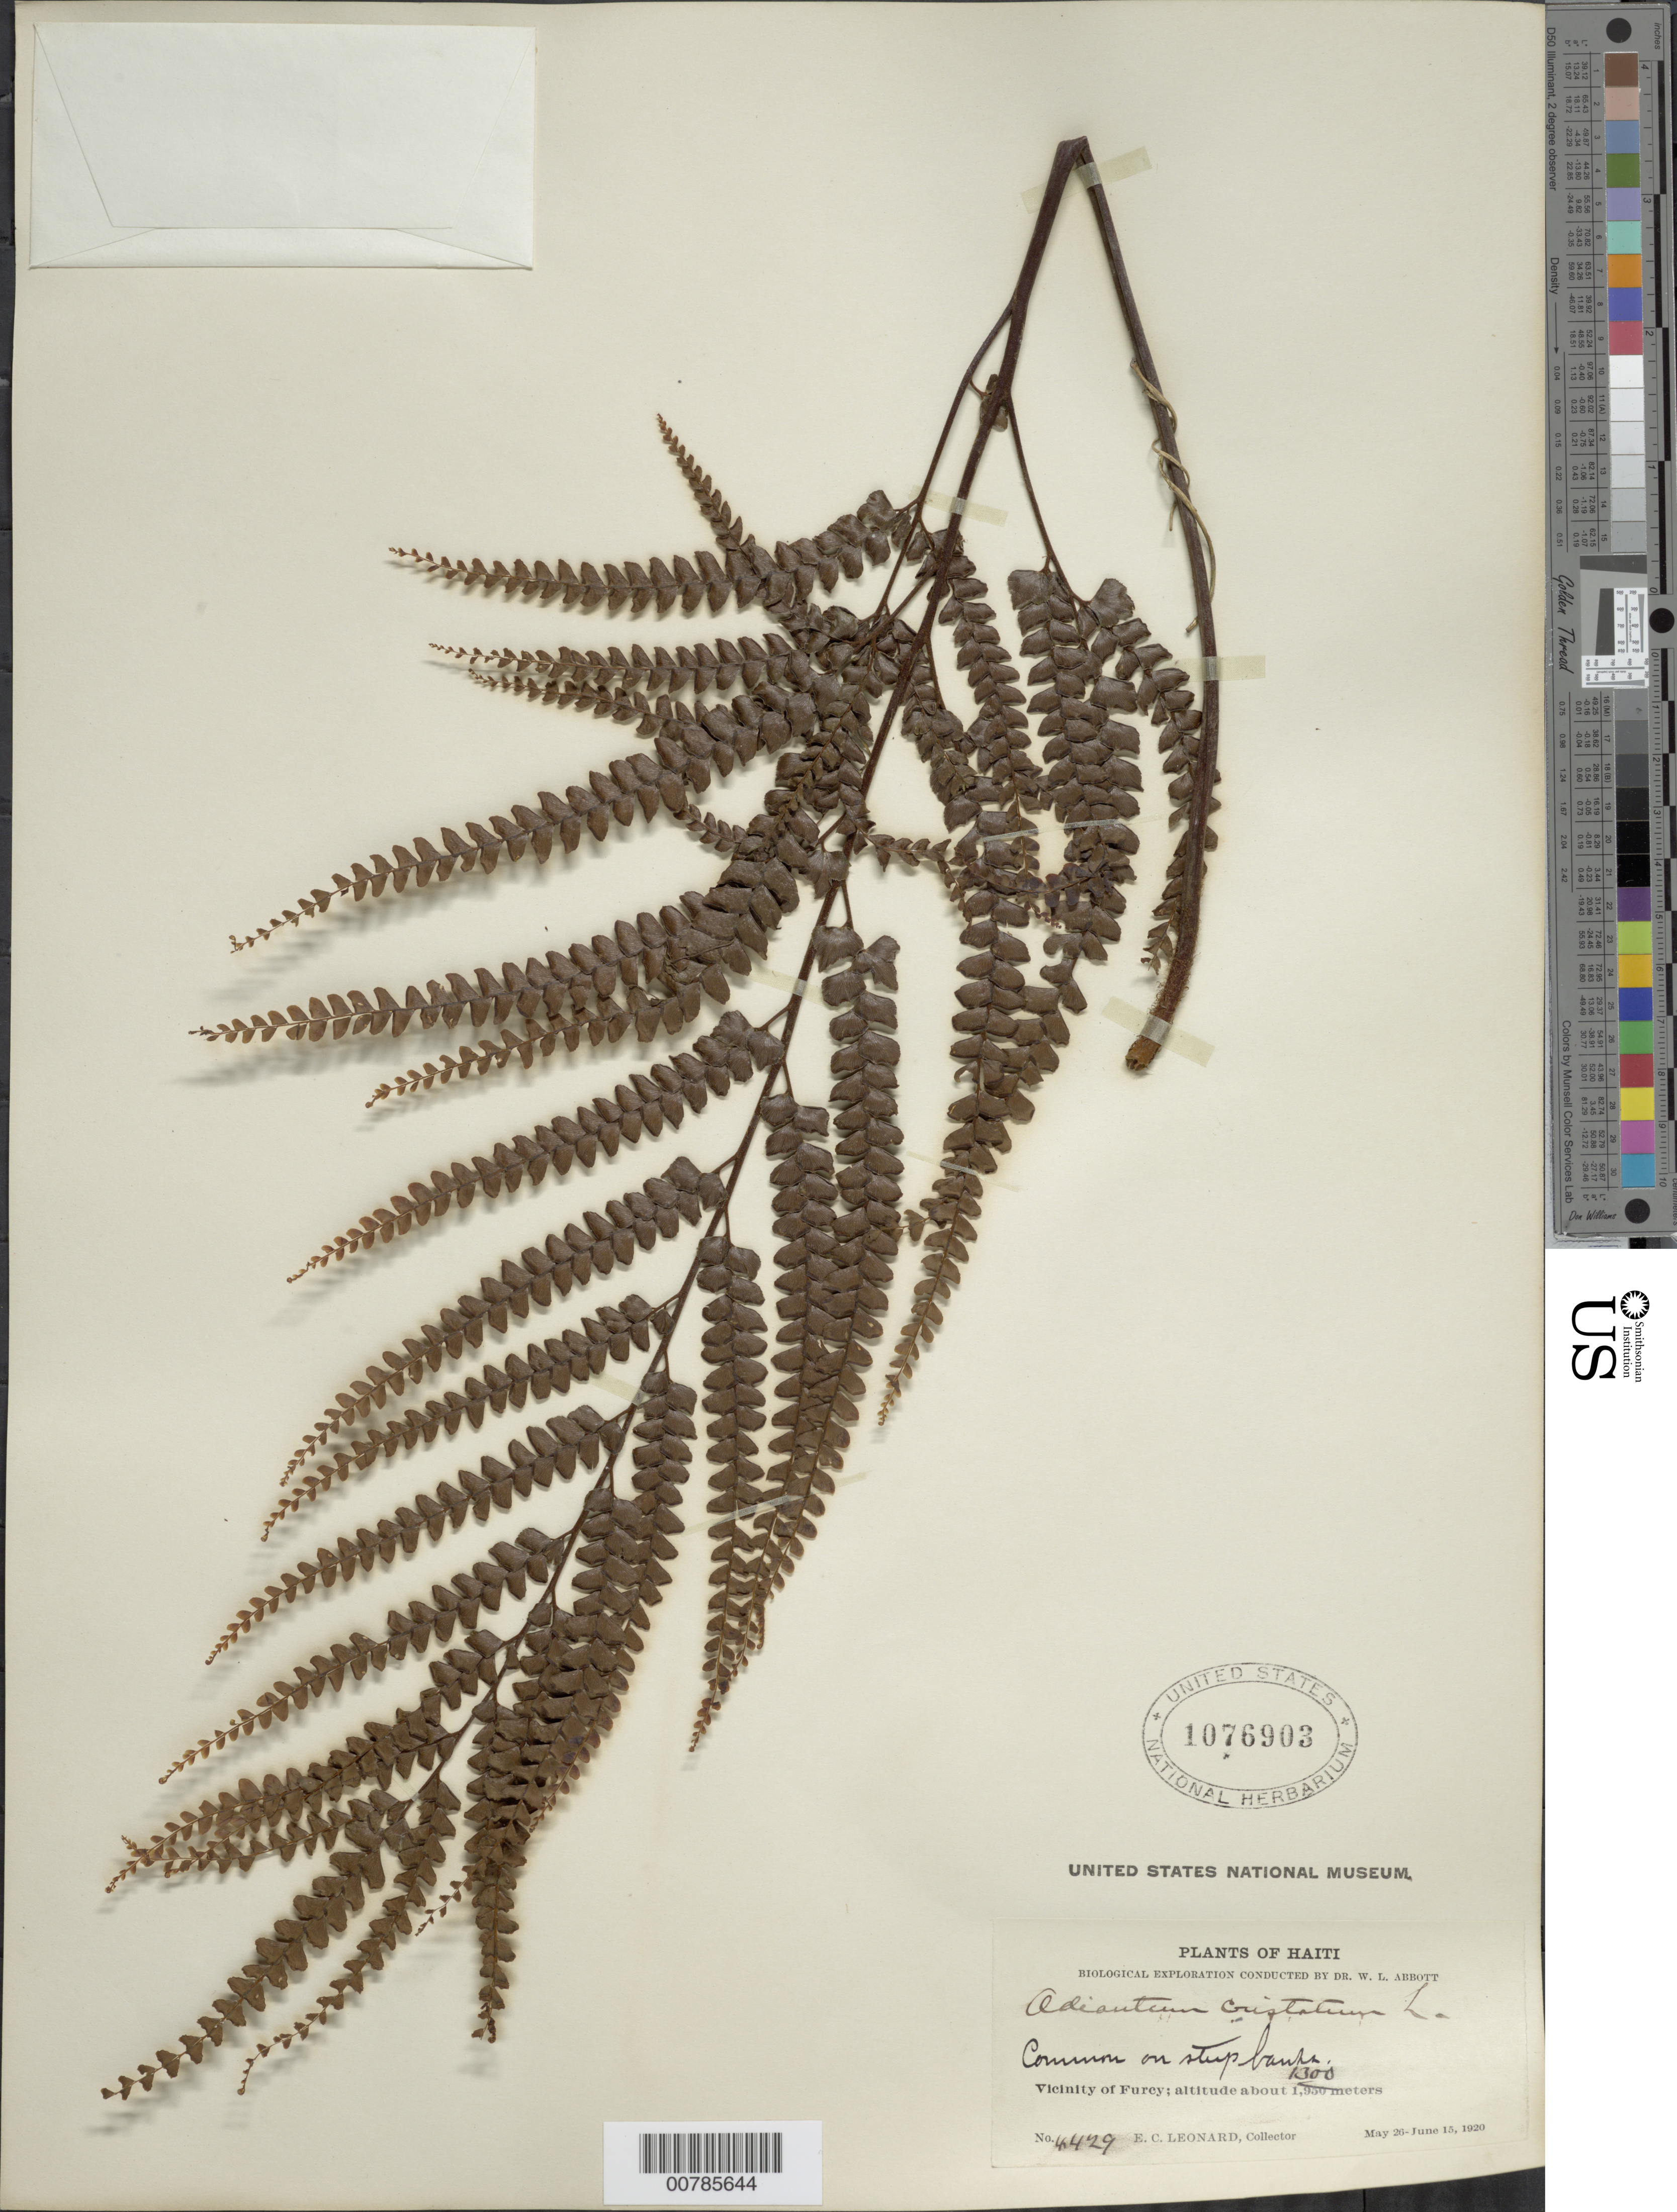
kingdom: Plantae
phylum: Tracheophyta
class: Polypodiopsida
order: Polypodiales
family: Pteridaceae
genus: Adiantum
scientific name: Adiantum pyramidale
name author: (L.) Willd.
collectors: E. C. Leonard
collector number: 4429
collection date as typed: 26 May 1920 15 Jun 1920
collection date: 1920-05-26/1920-06-15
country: Haiti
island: Hispaniola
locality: Furcy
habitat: On st eep banks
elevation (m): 1300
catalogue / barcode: US 1076903